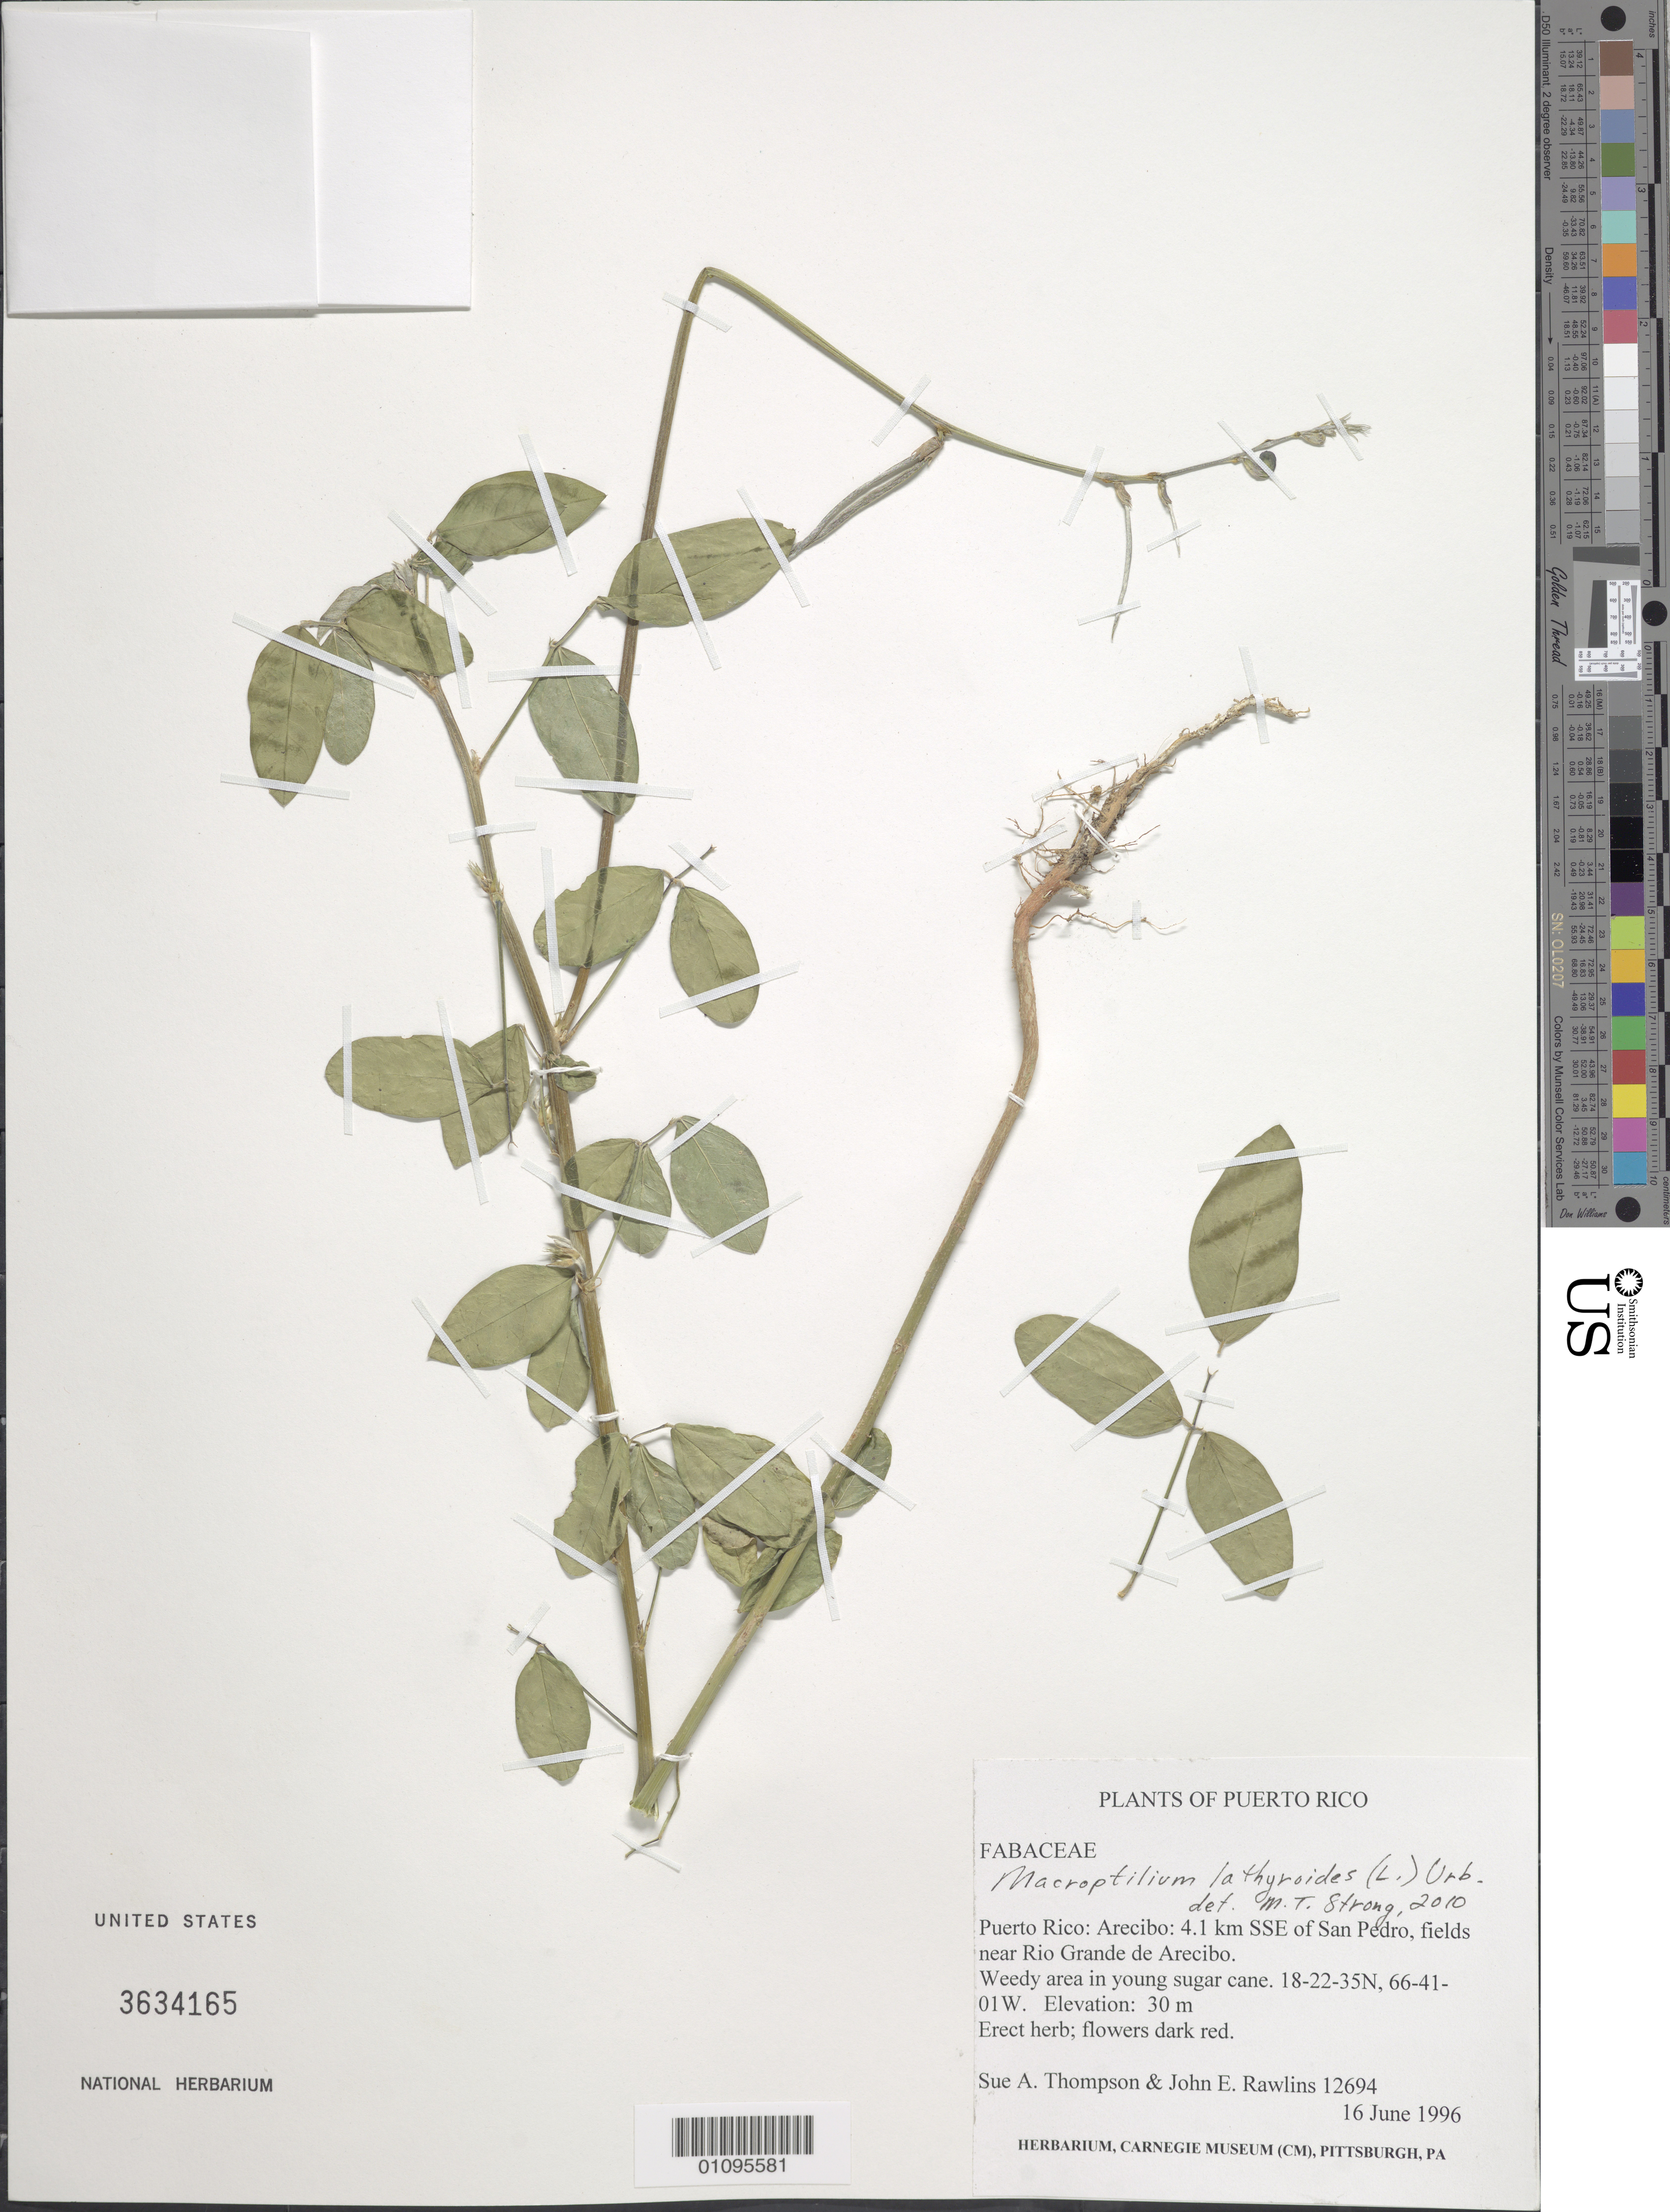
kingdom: Plantae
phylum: Tracheophyta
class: Magnoliopsida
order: Fabales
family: Fabaceae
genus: Macroptilium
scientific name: Macroptilium lathyroides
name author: (L.) Urb.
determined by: Strong, M. T., (US), Smithsonian Institution - National Museum of Natural History (UNITED STATES)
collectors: S. A. Thompson & J. Rawlins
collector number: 12694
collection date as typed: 16 Jun 1996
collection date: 1996-06-16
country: Puerto Rico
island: Puerto Rico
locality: Arecibo: 4.1 km SSE of San Pedro, fields near Rio Grande de Arecibo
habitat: Weedy area in young sugar cane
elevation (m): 30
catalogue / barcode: US 3634165